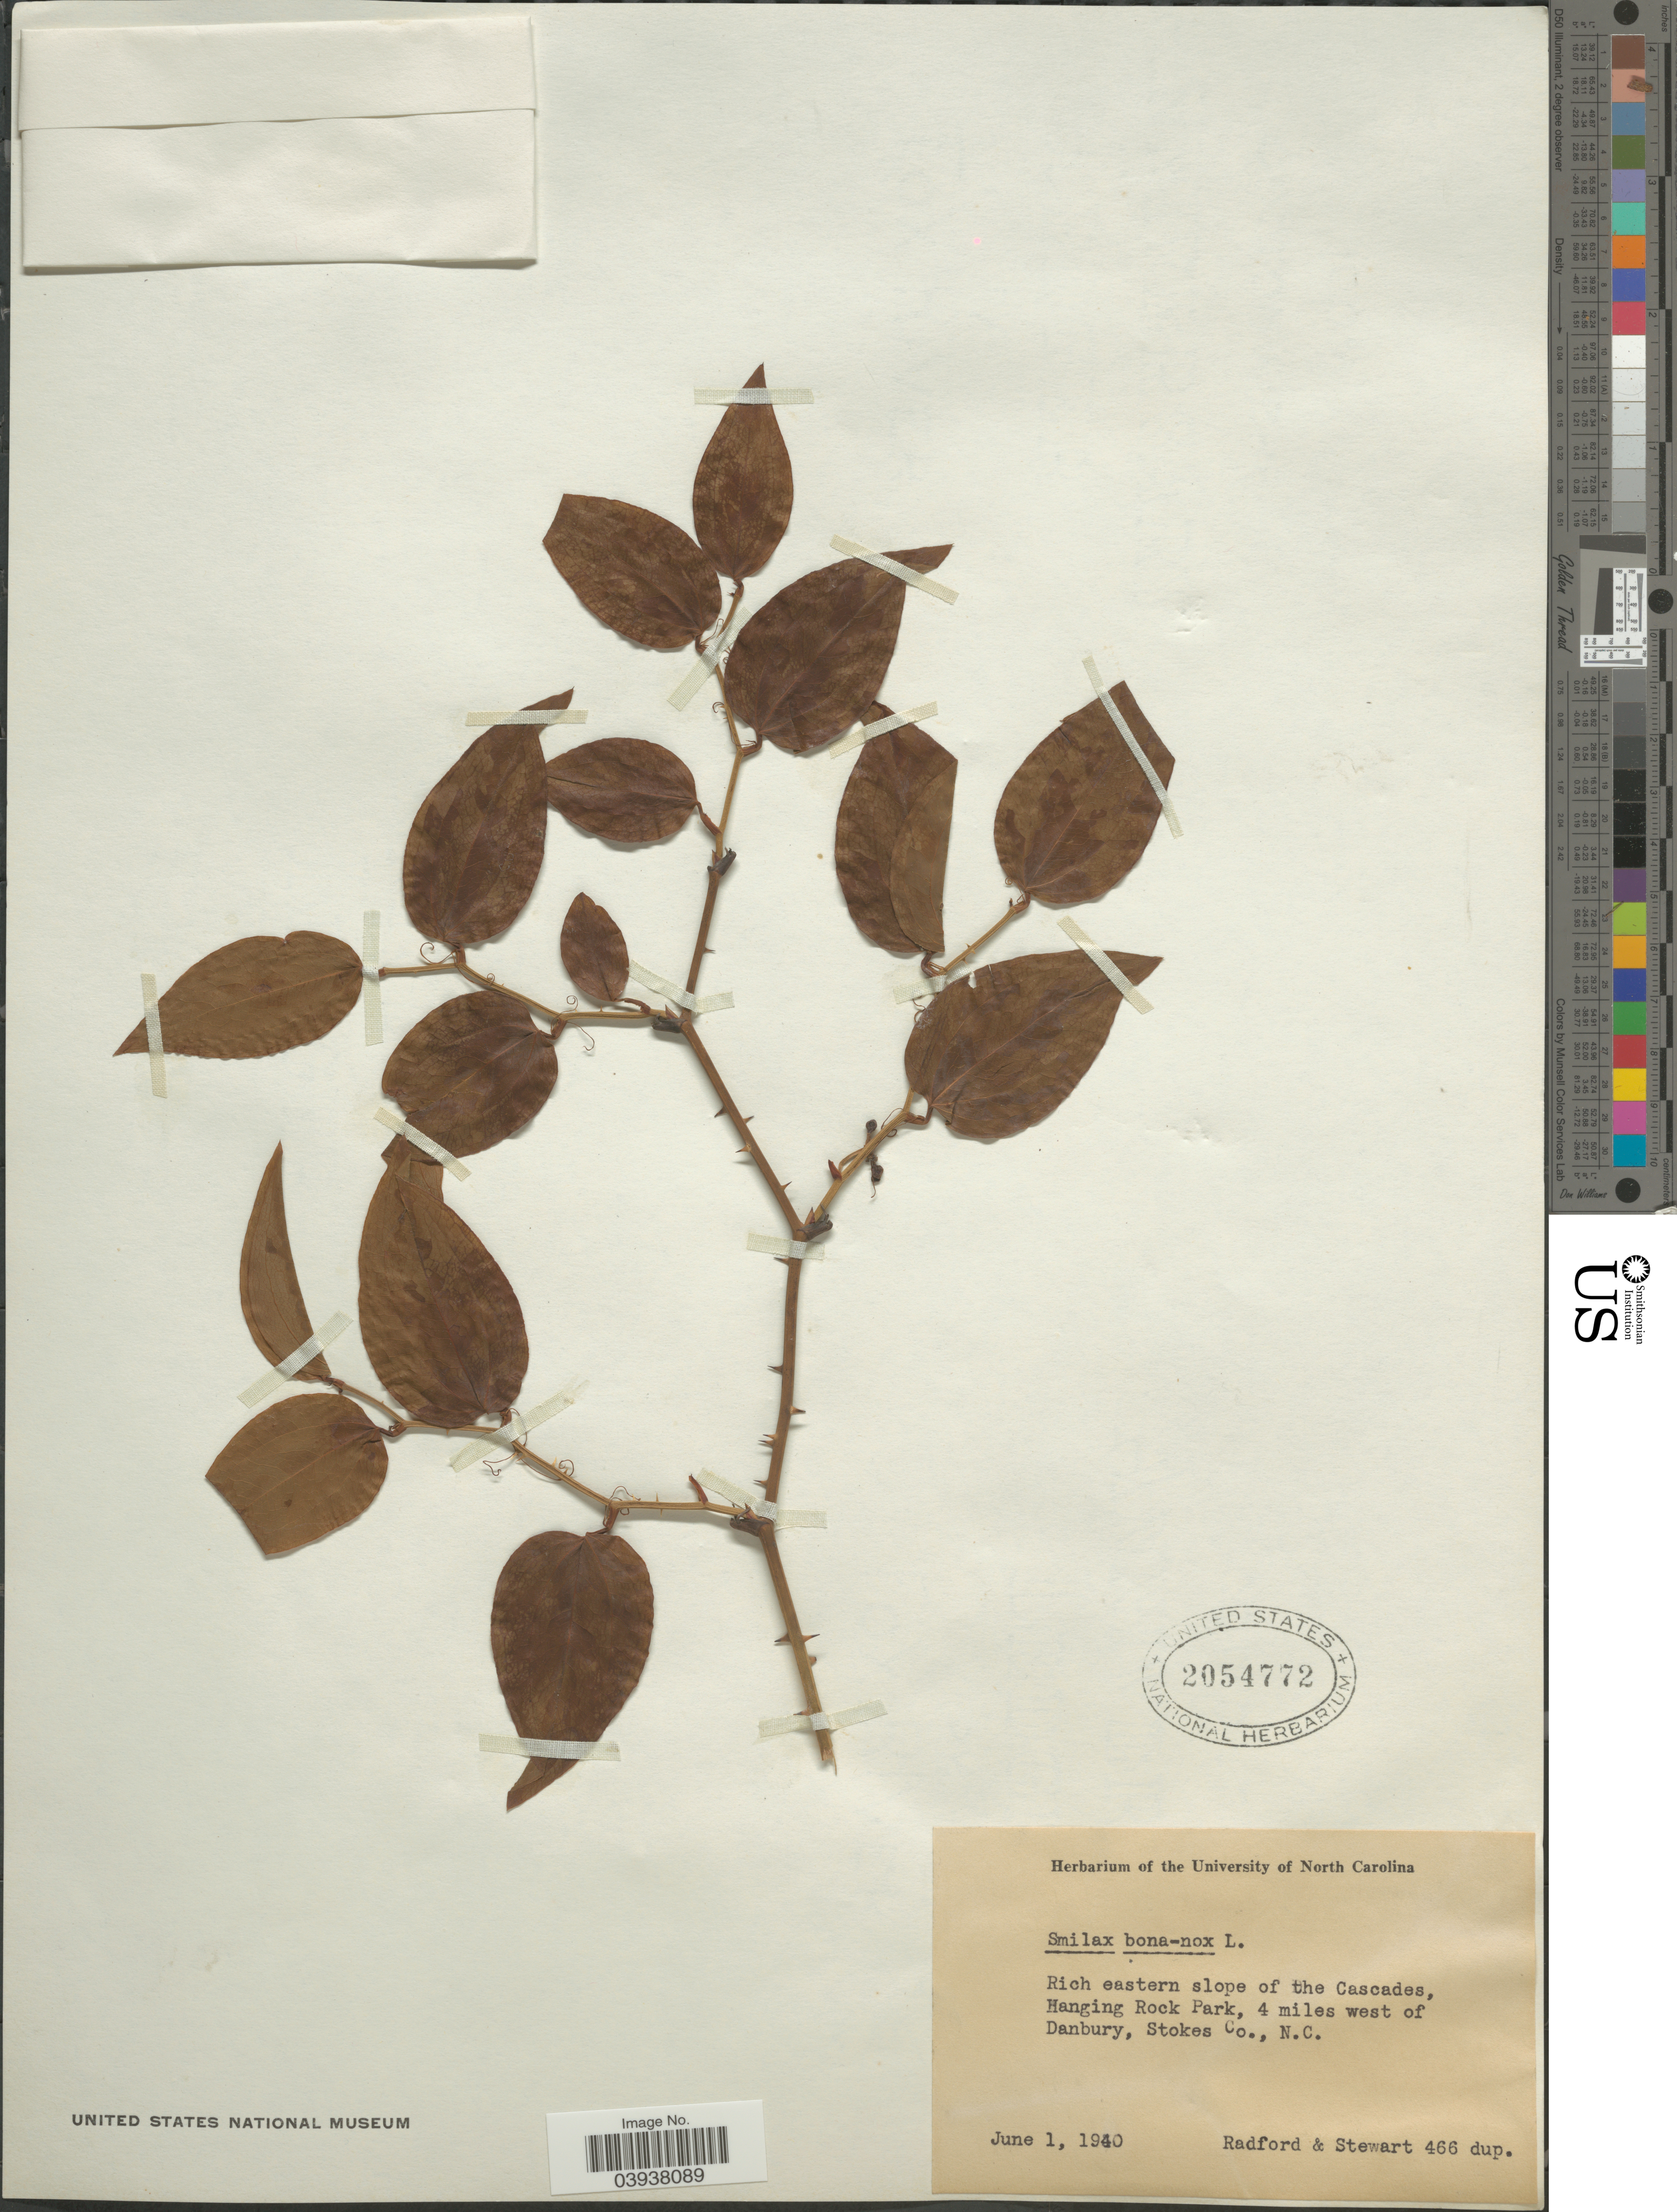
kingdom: Plantae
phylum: Tracheophyta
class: Liliopsida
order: Liliales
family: Smilacaceae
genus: Smilax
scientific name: Smilax bona-nox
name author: L.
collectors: Radford & Stewart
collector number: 466dup.?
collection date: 1940-06-01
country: United States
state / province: North Carolina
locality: Rich eastern slope of the Cascades, Hanging Rock Park, 4 miles west of Danbury, Stokes Co.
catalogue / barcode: US 2054772